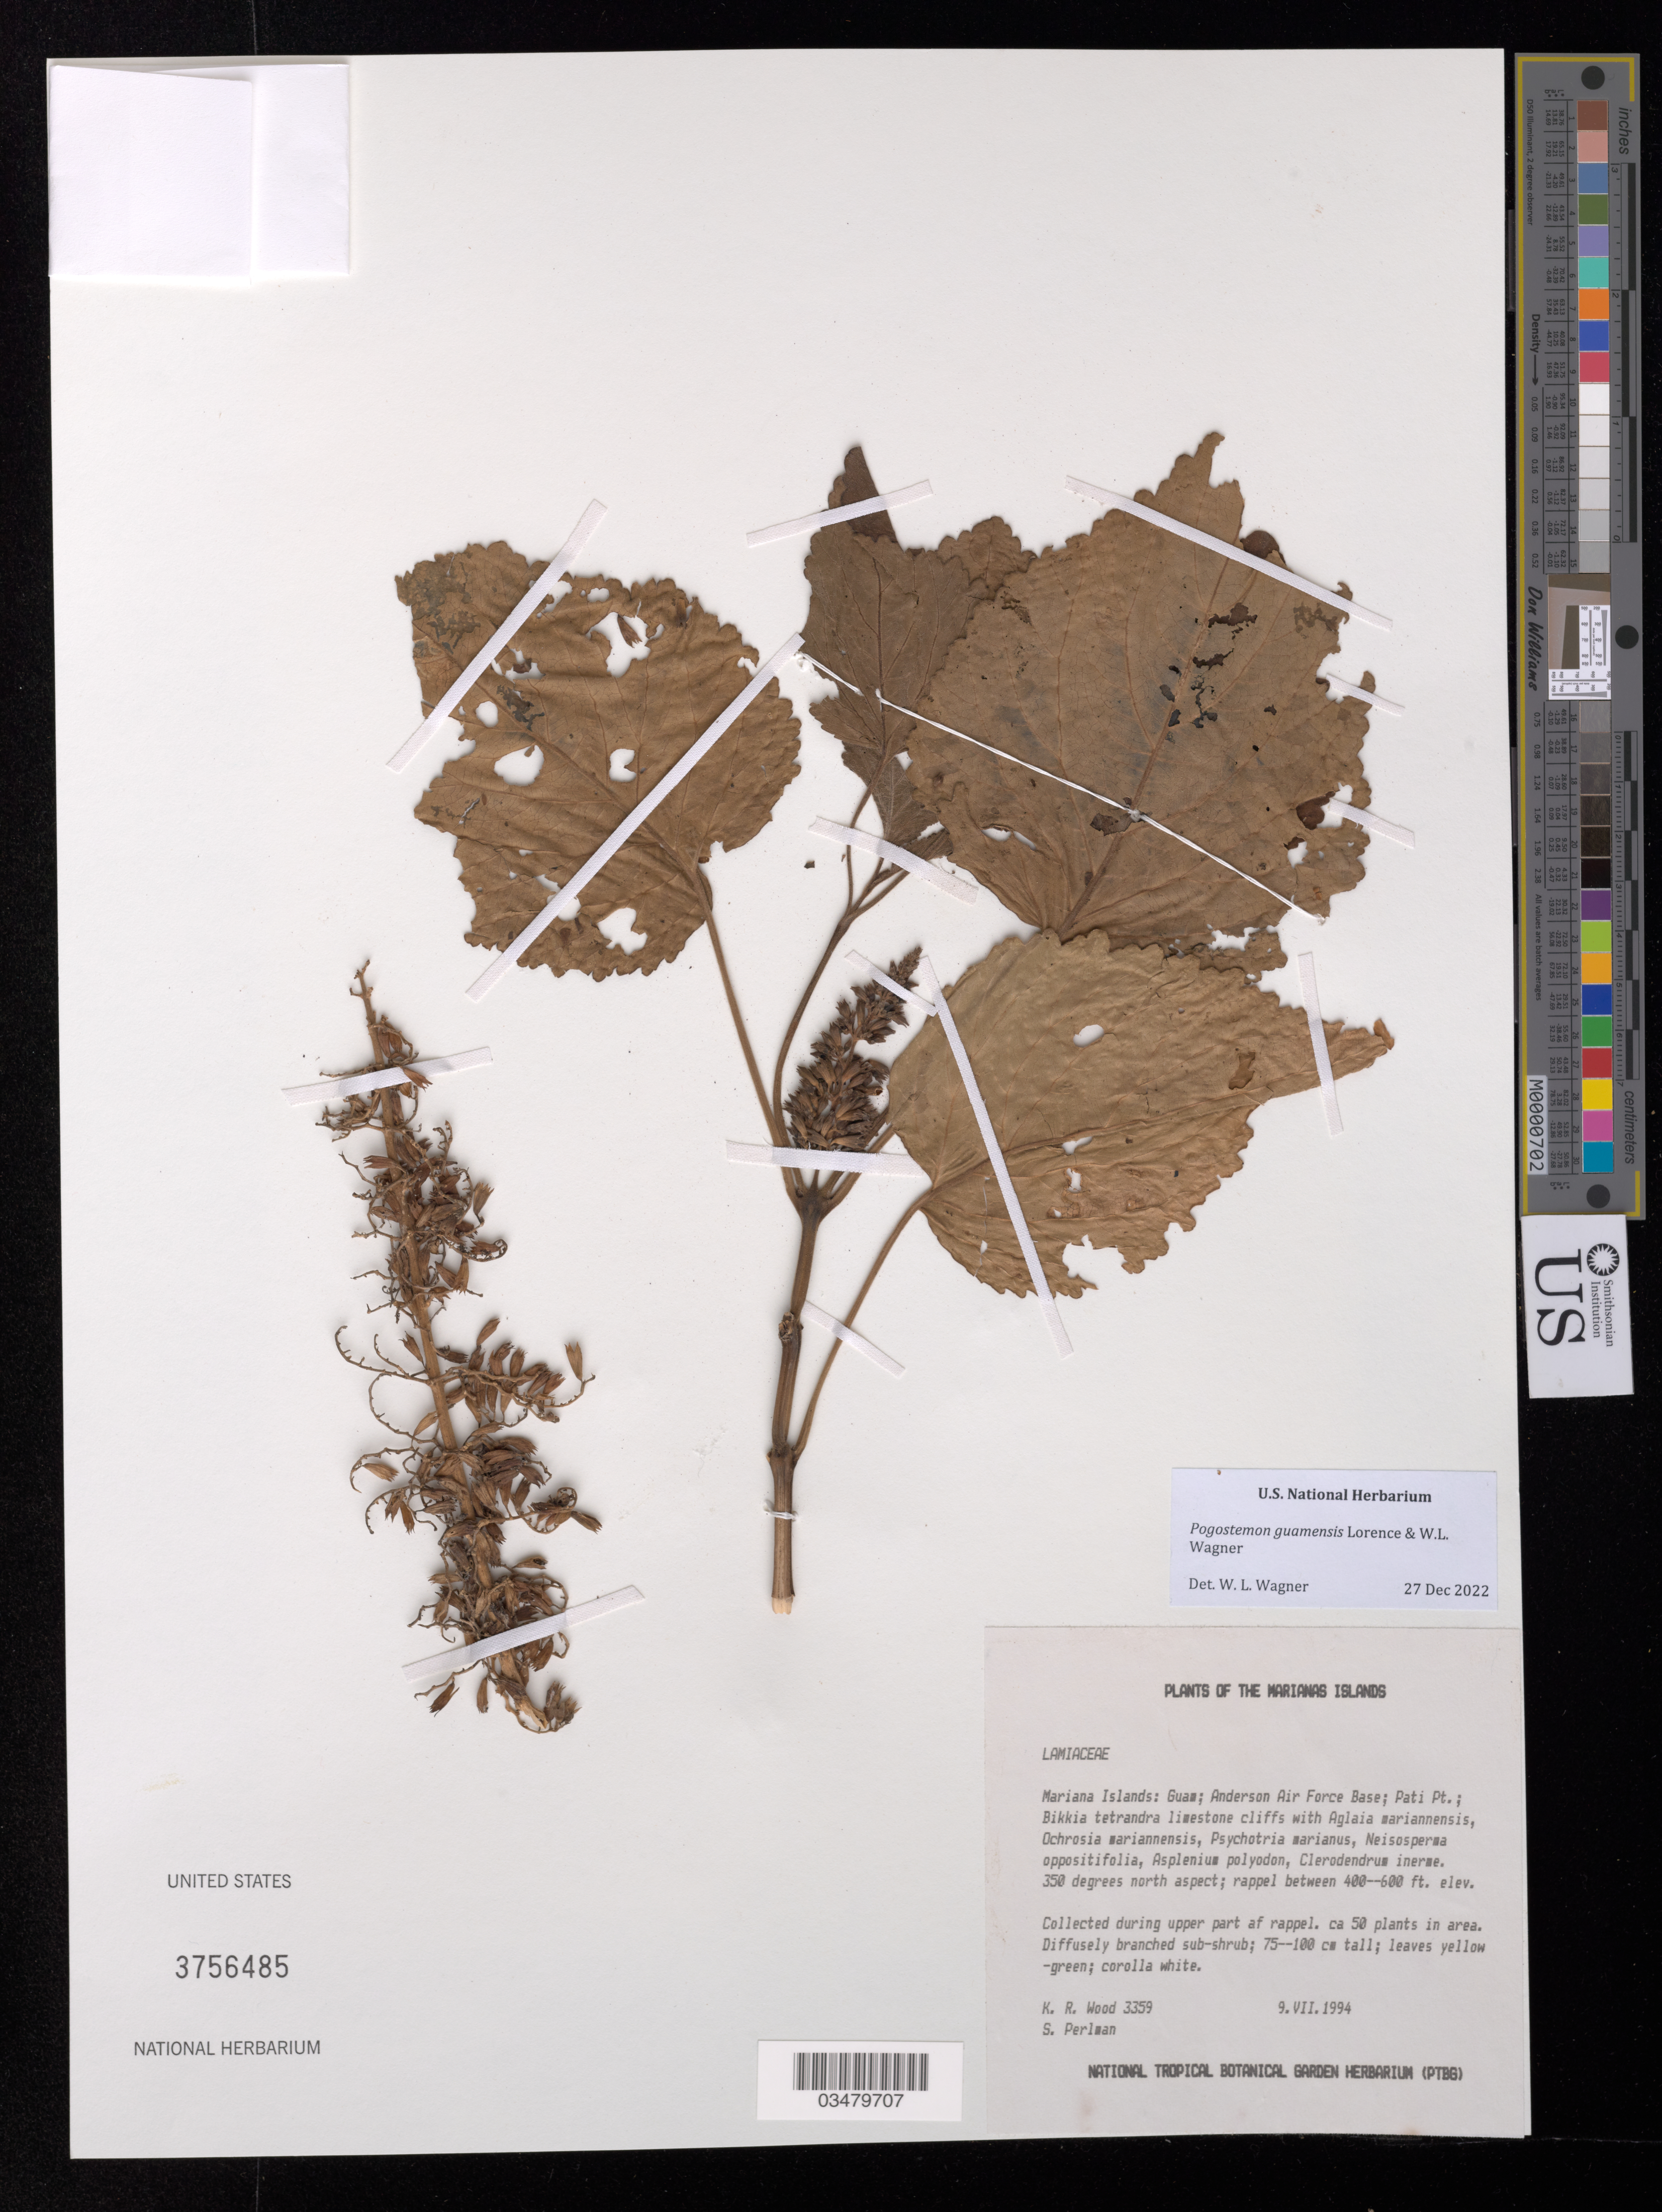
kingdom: Plantae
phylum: Tracheophyta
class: Magnoliopsida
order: Lamiales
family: Lamiaceae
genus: Pogostemon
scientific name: Pogostemon guamensis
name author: Lorence & W.L. Wagner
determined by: Wagner, W. L., (BOT), Smithsonian Institution - National Museum of Natural History (UNITED STATES)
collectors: K. R. Wood & S. P. Perlman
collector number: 3359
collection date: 1994-07-09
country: Guam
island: Guam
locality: Andersen Air Force Base; Pati Pt.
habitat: Limestone cliffs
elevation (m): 122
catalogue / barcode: US 3756485